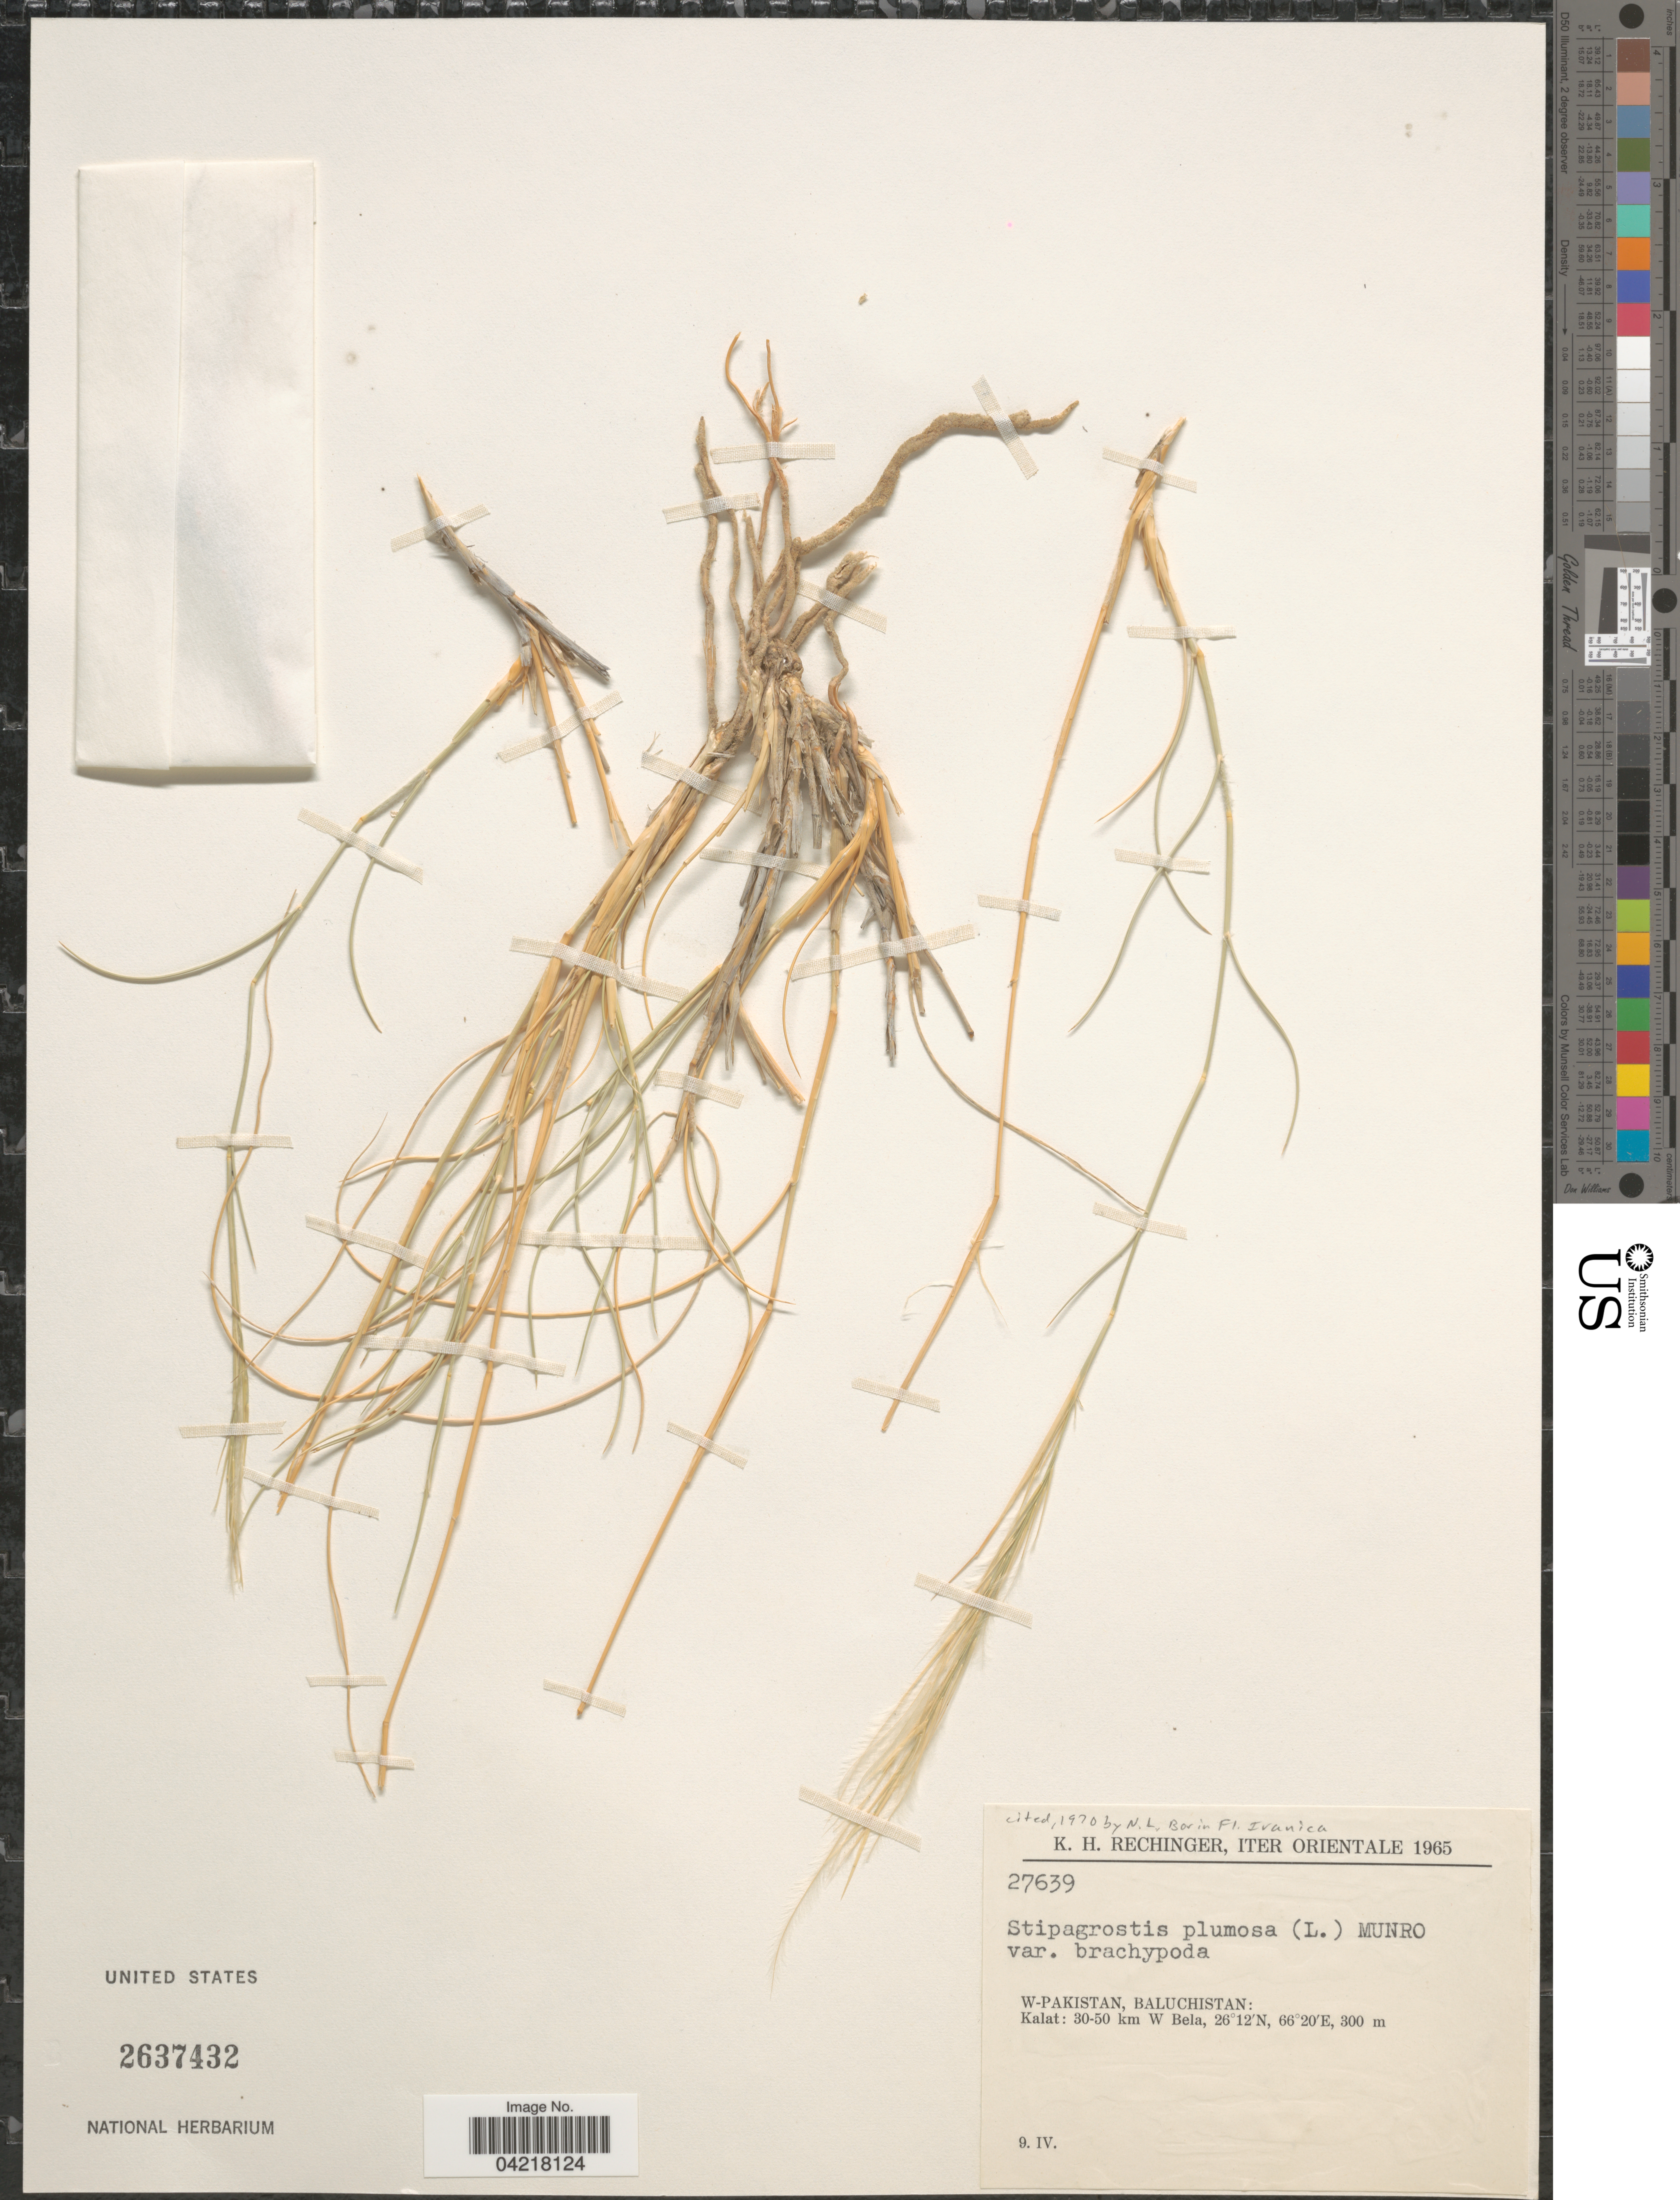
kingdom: Plantae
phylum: Tracheophyta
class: Liliopsida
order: Poales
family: Poaceae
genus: Stipagrostis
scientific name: Stipagrostis plumosa var. brachypoda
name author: (Tausch) Bor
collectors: K. H. Rechinger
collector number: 27639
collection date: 1965-04-09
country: Pakistan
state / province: Balochistan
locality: Iter Orientale 1965. W-Pakistan, Baluchistan: Kalat, 30-50 km W Bela.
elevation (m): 300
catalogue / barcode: US 2637432